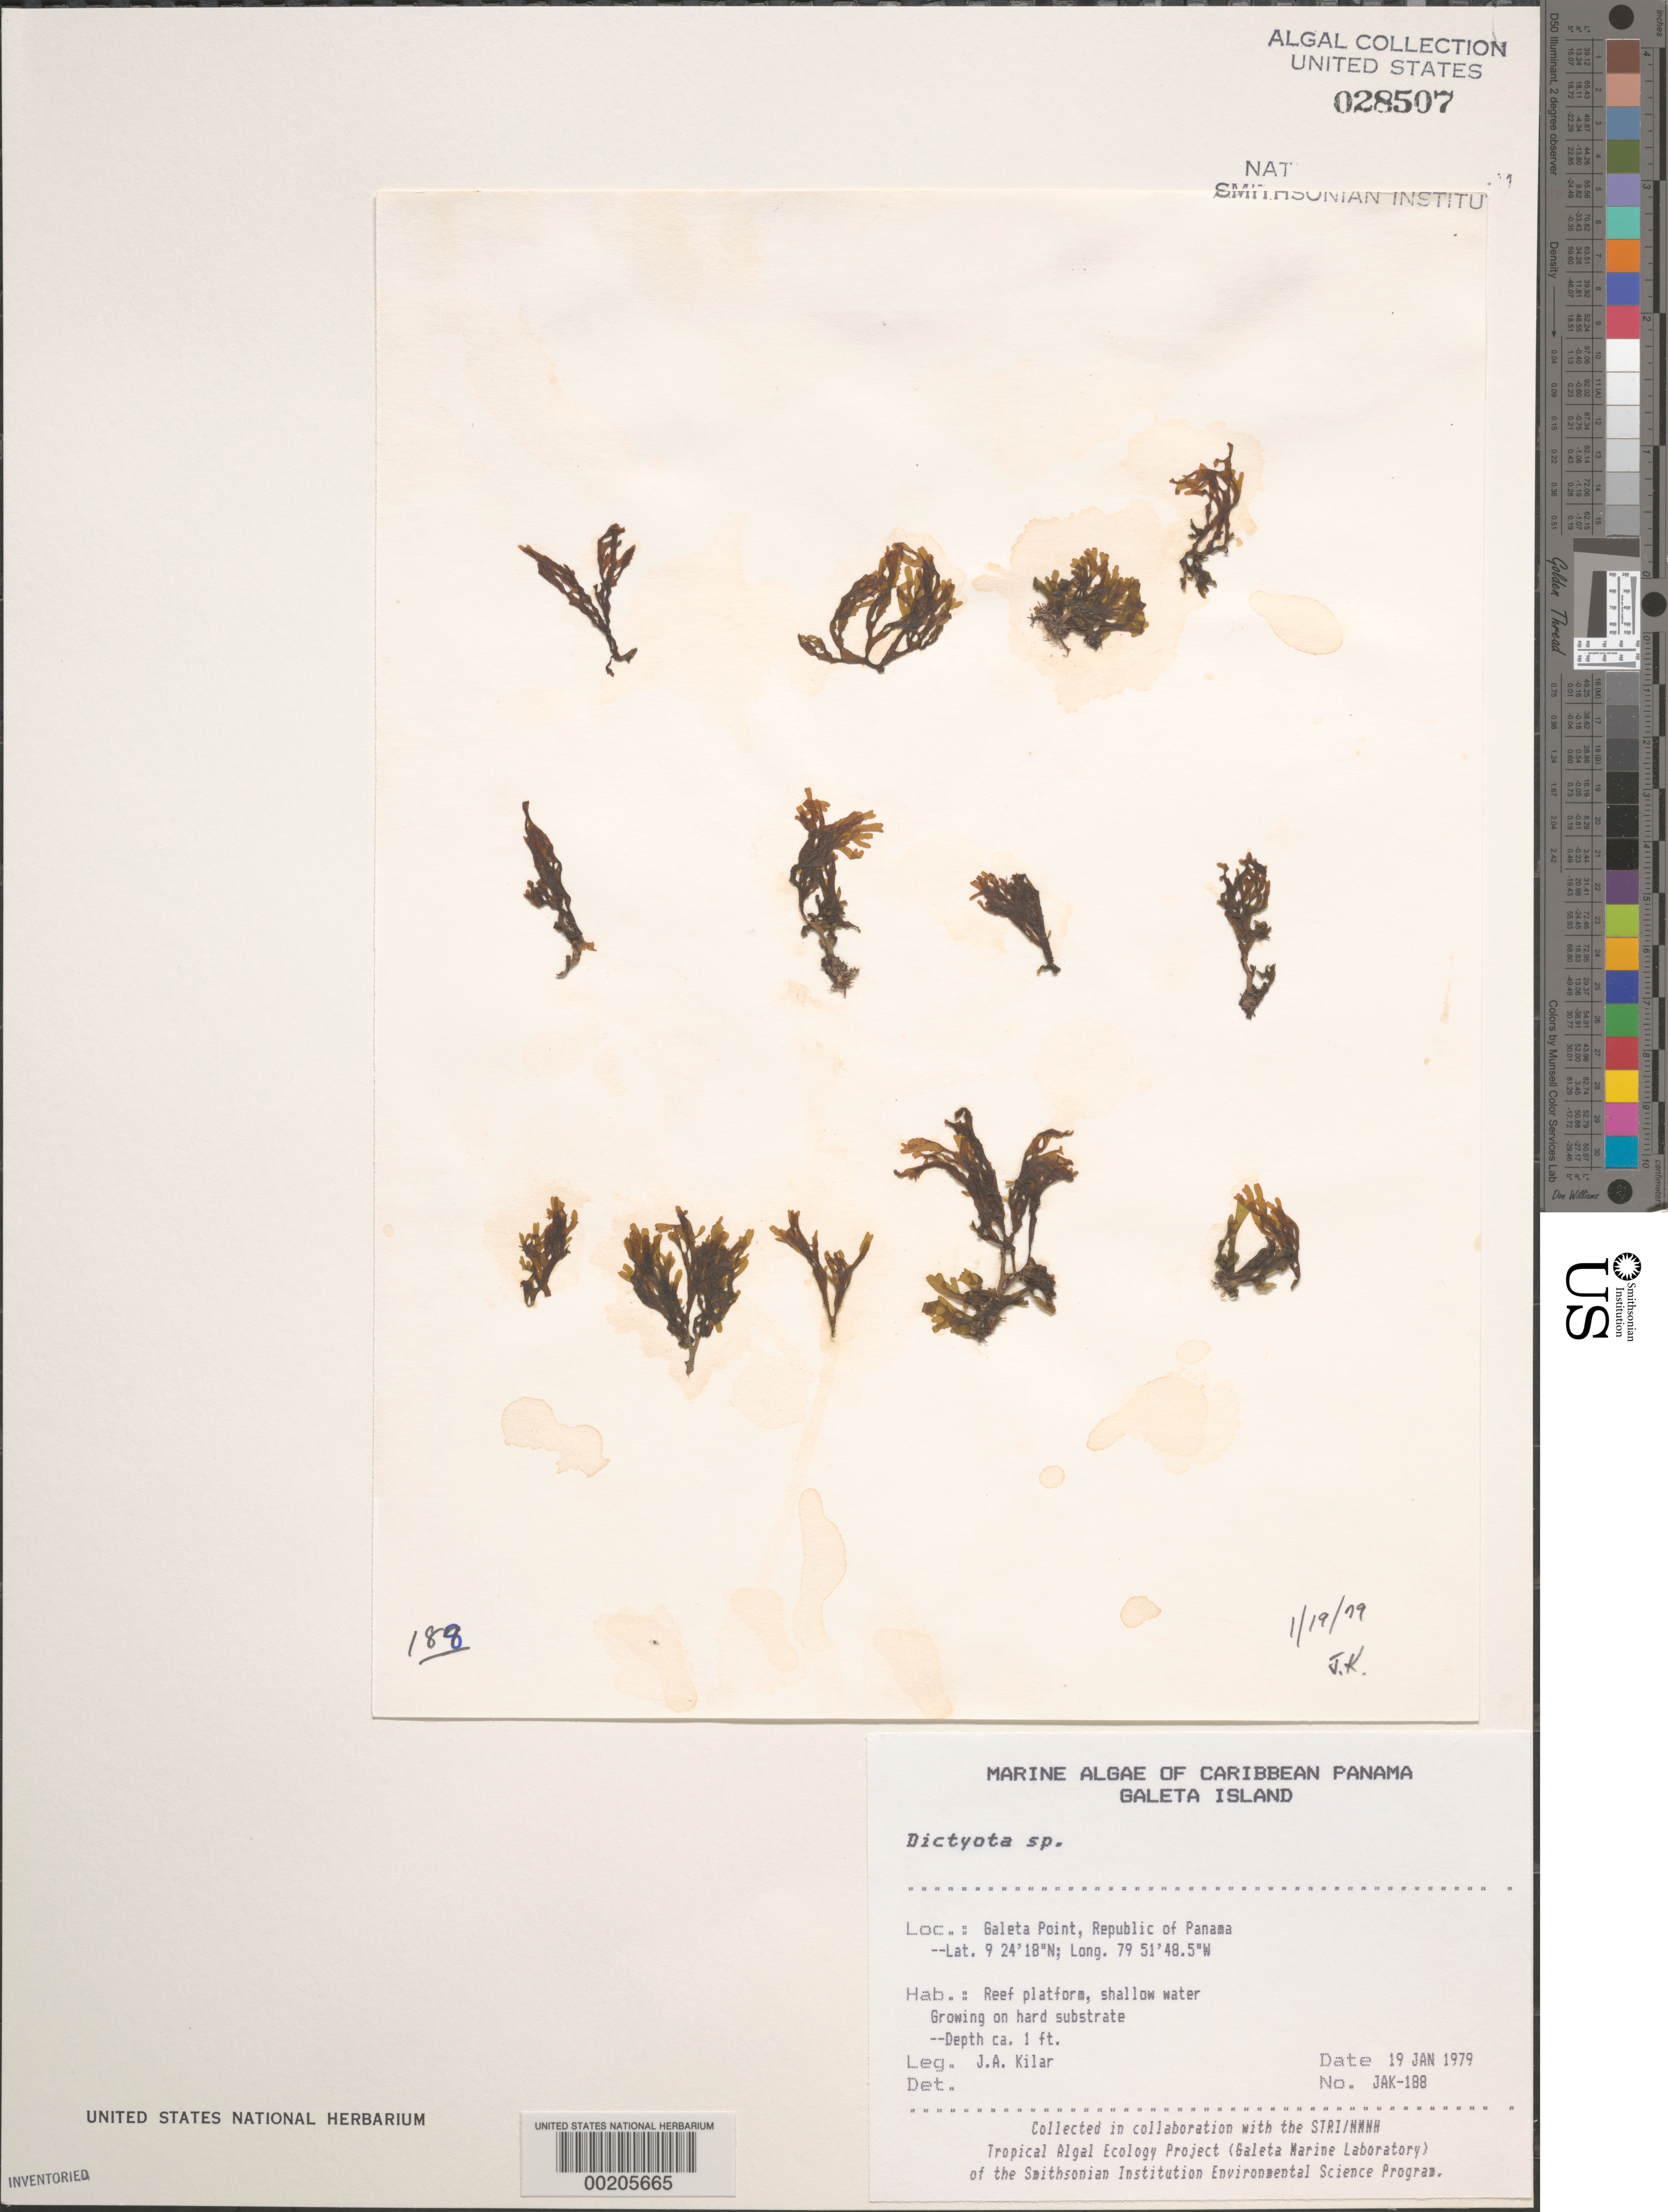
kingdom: Chromista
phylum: Ochrophyta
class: Phaeophyceae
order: Dictyotales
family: Dictyotaceae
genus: Dictyota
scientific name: Dictyota sp.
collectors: J. A. Kilar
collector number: JAK-188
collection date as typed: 19 Jan 1979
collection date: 1979-01-19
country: Panama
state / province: Colón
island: Galeta Island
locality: Galeta Point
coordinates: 9 24' 18" N, 79 51' 48.5" W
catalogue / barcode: US 28507